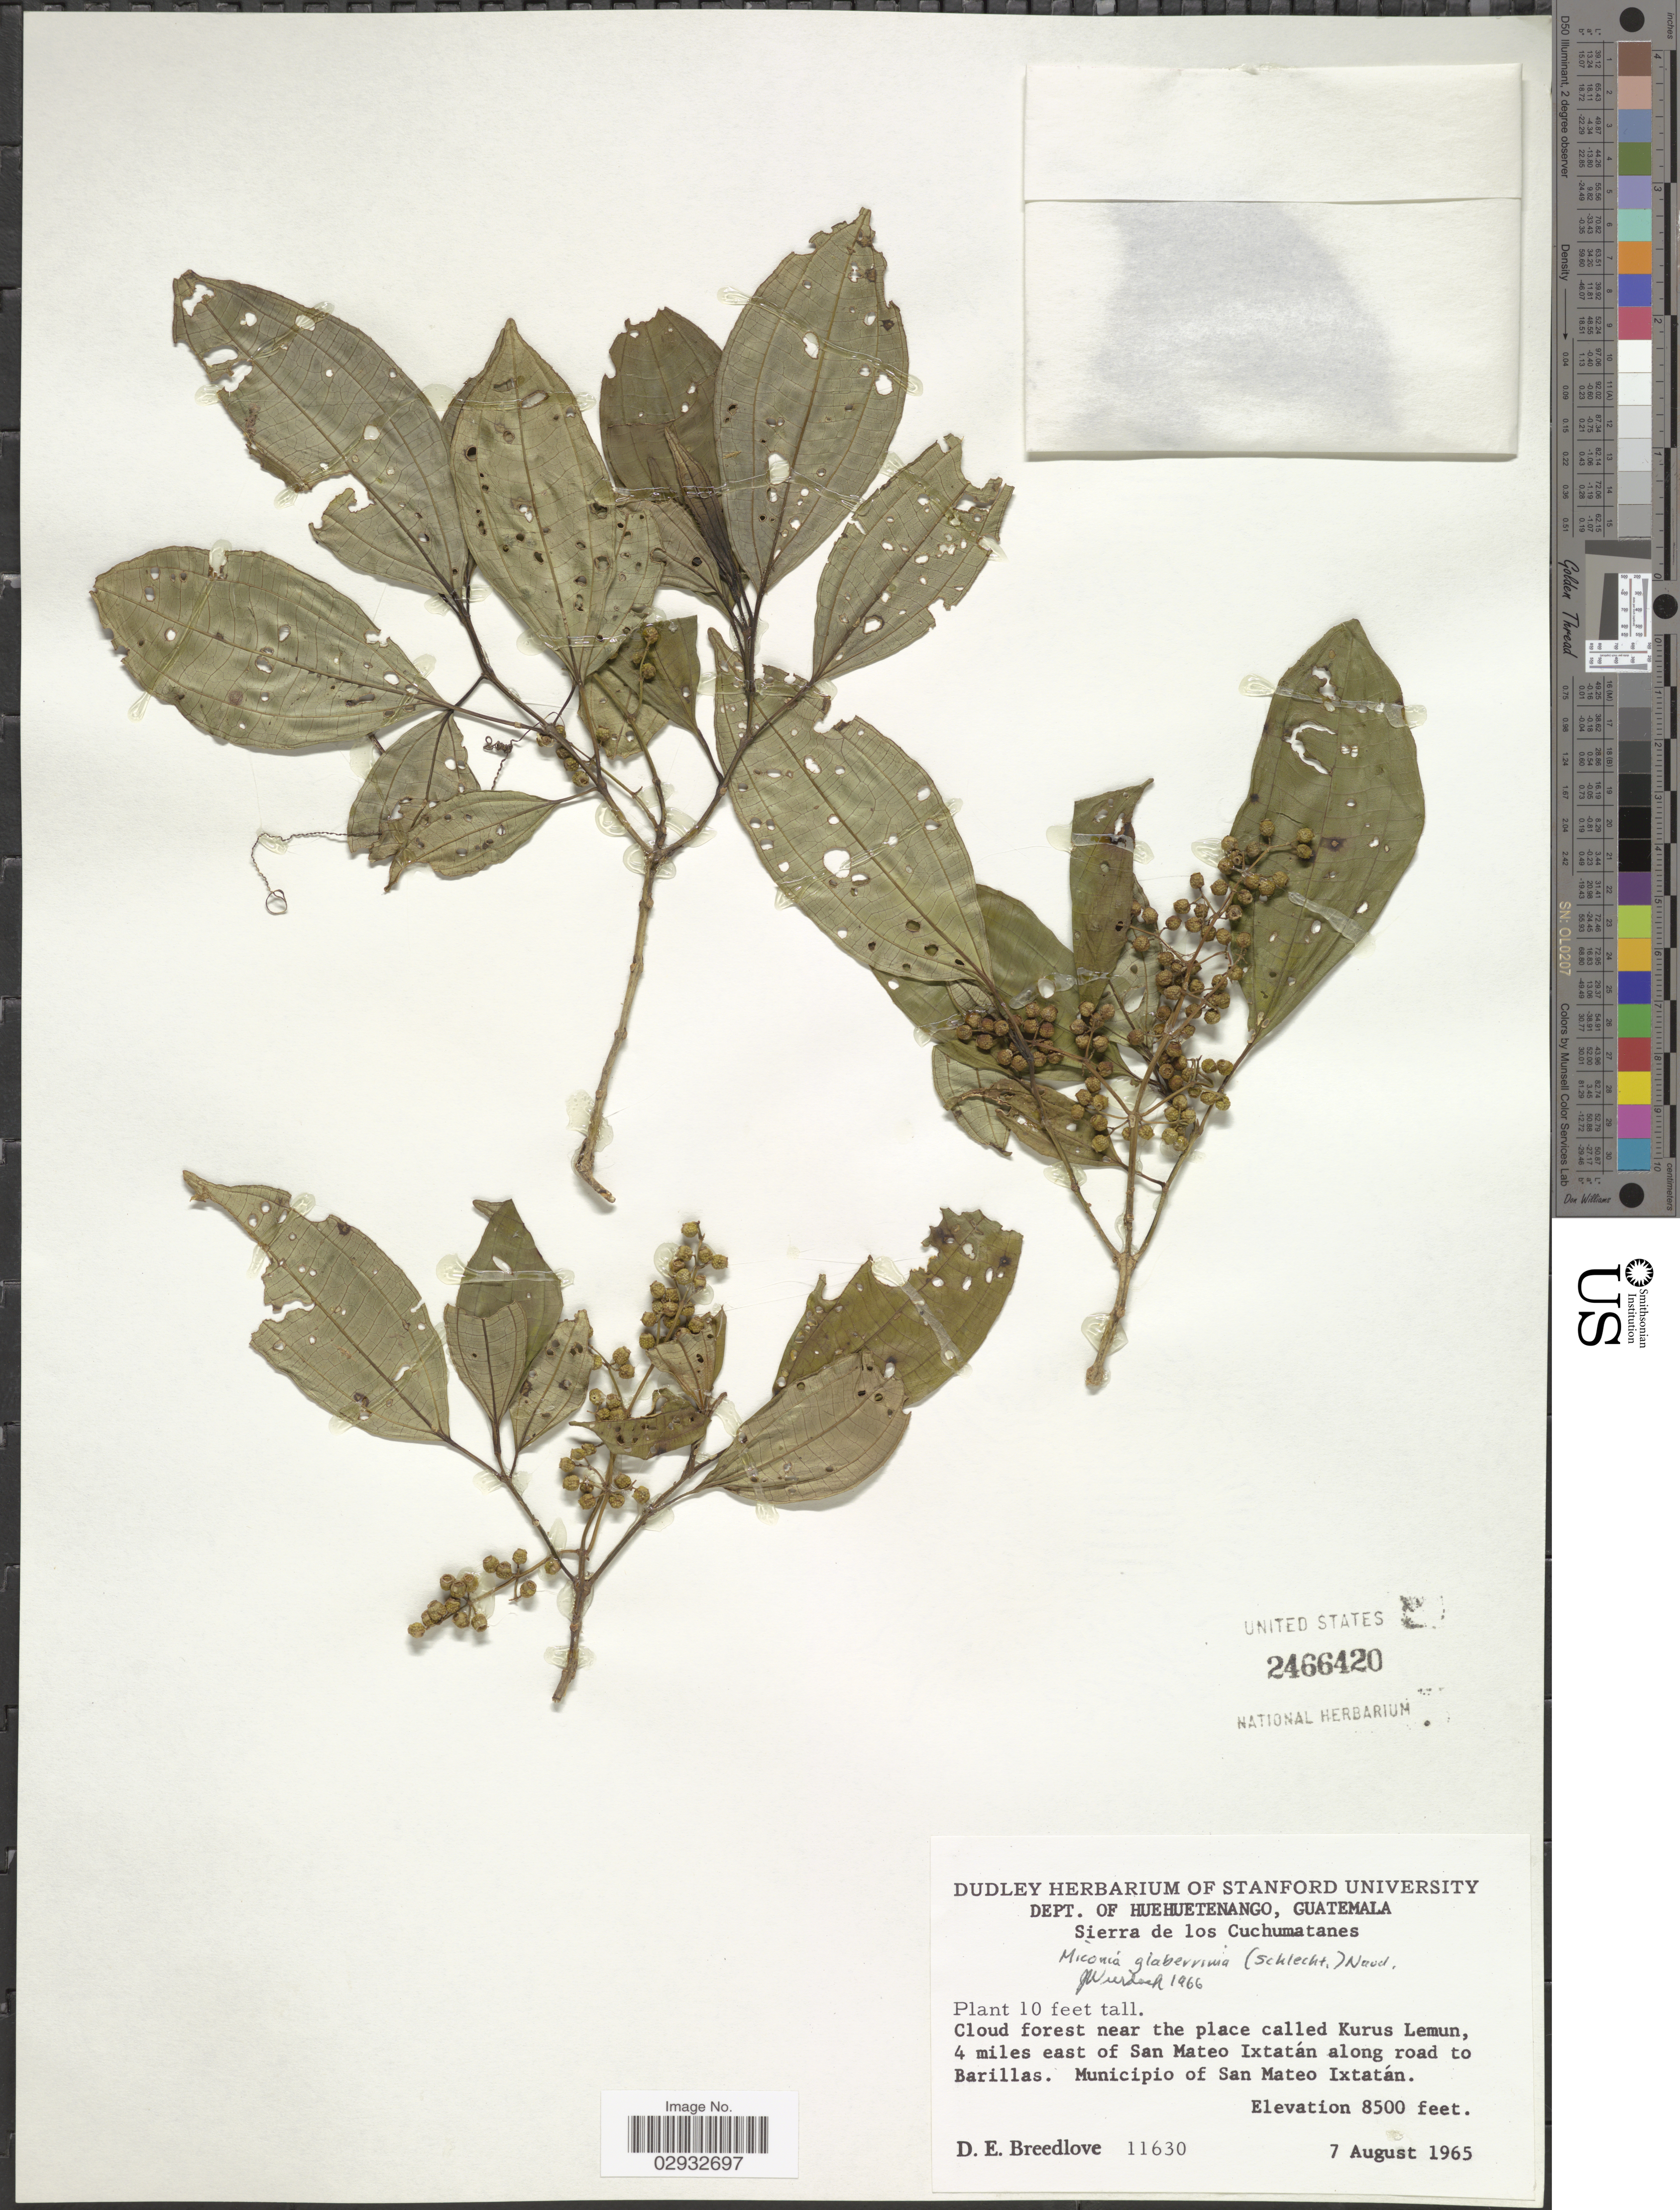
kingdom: Plantae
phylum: Tracheophyta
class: Magnoliopsida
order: Myrtales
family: Melastomataceae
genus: Miconia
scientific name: Miconia glaberrima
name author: (Schltdl.) Naudin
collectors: D. E. Breedlove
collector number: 11630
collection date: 1965-08-07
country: Guatemala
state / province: Huehuetenango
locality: Dept. of Huehuetenango. Sierra de los Cuchumatanes. Cloud forest near the place called Kurus Lemun, 4 miles east of San Mateo Ixtatán along road to Barillas. Municipio of San Mateo Ixtatán.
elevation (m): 2591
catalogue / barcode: US 2466420